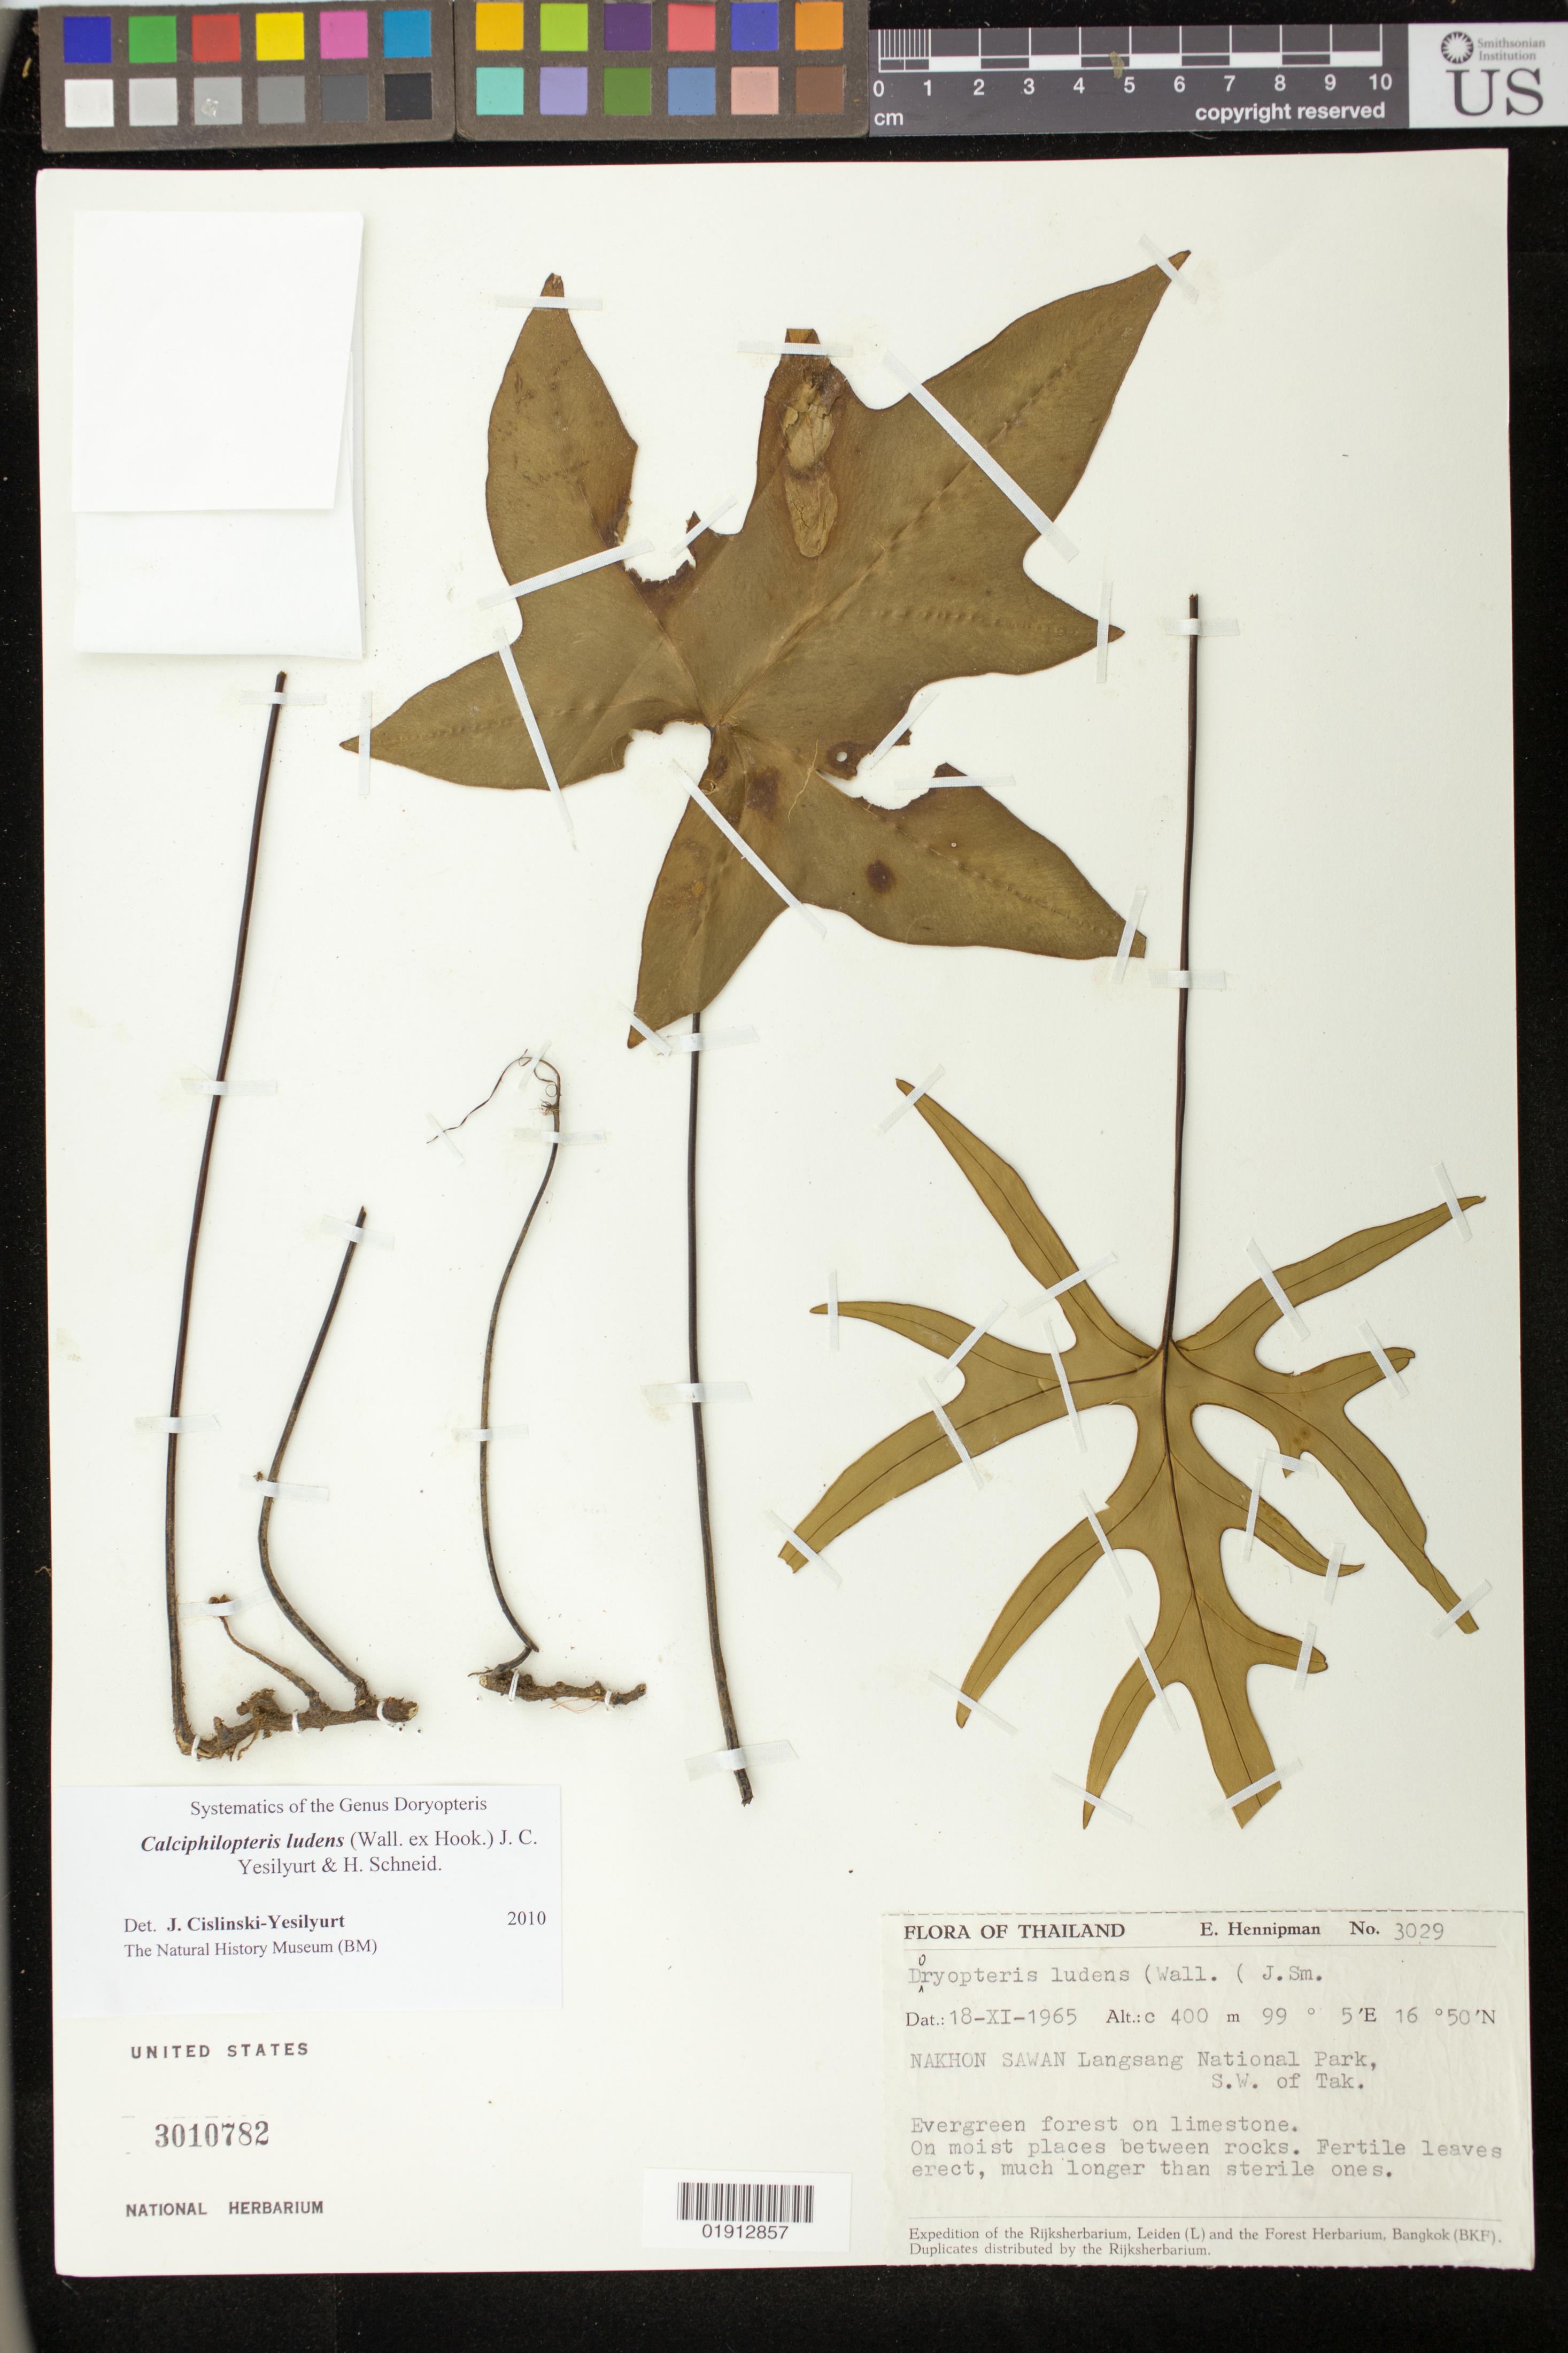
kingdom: Plantae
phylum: Tracheophyta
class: Polypodiopsida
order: Polypodiales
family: Pteridaceae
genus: Calciphilopteris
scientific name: Calciphilopteris ludens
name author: (Wall. ex Hook.) Yesilyurt & H. Schneid.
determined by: Yesilyurt, J. C.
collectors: E. Hennipman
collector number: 3029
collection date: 1965-11-18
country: Thailand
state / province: Nakhon Sawan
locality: Langsang National Park, S.W. of Tak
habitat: Evergreen forest on limestone. On moist places between rocks.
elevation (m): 400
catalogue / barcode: US 3010782